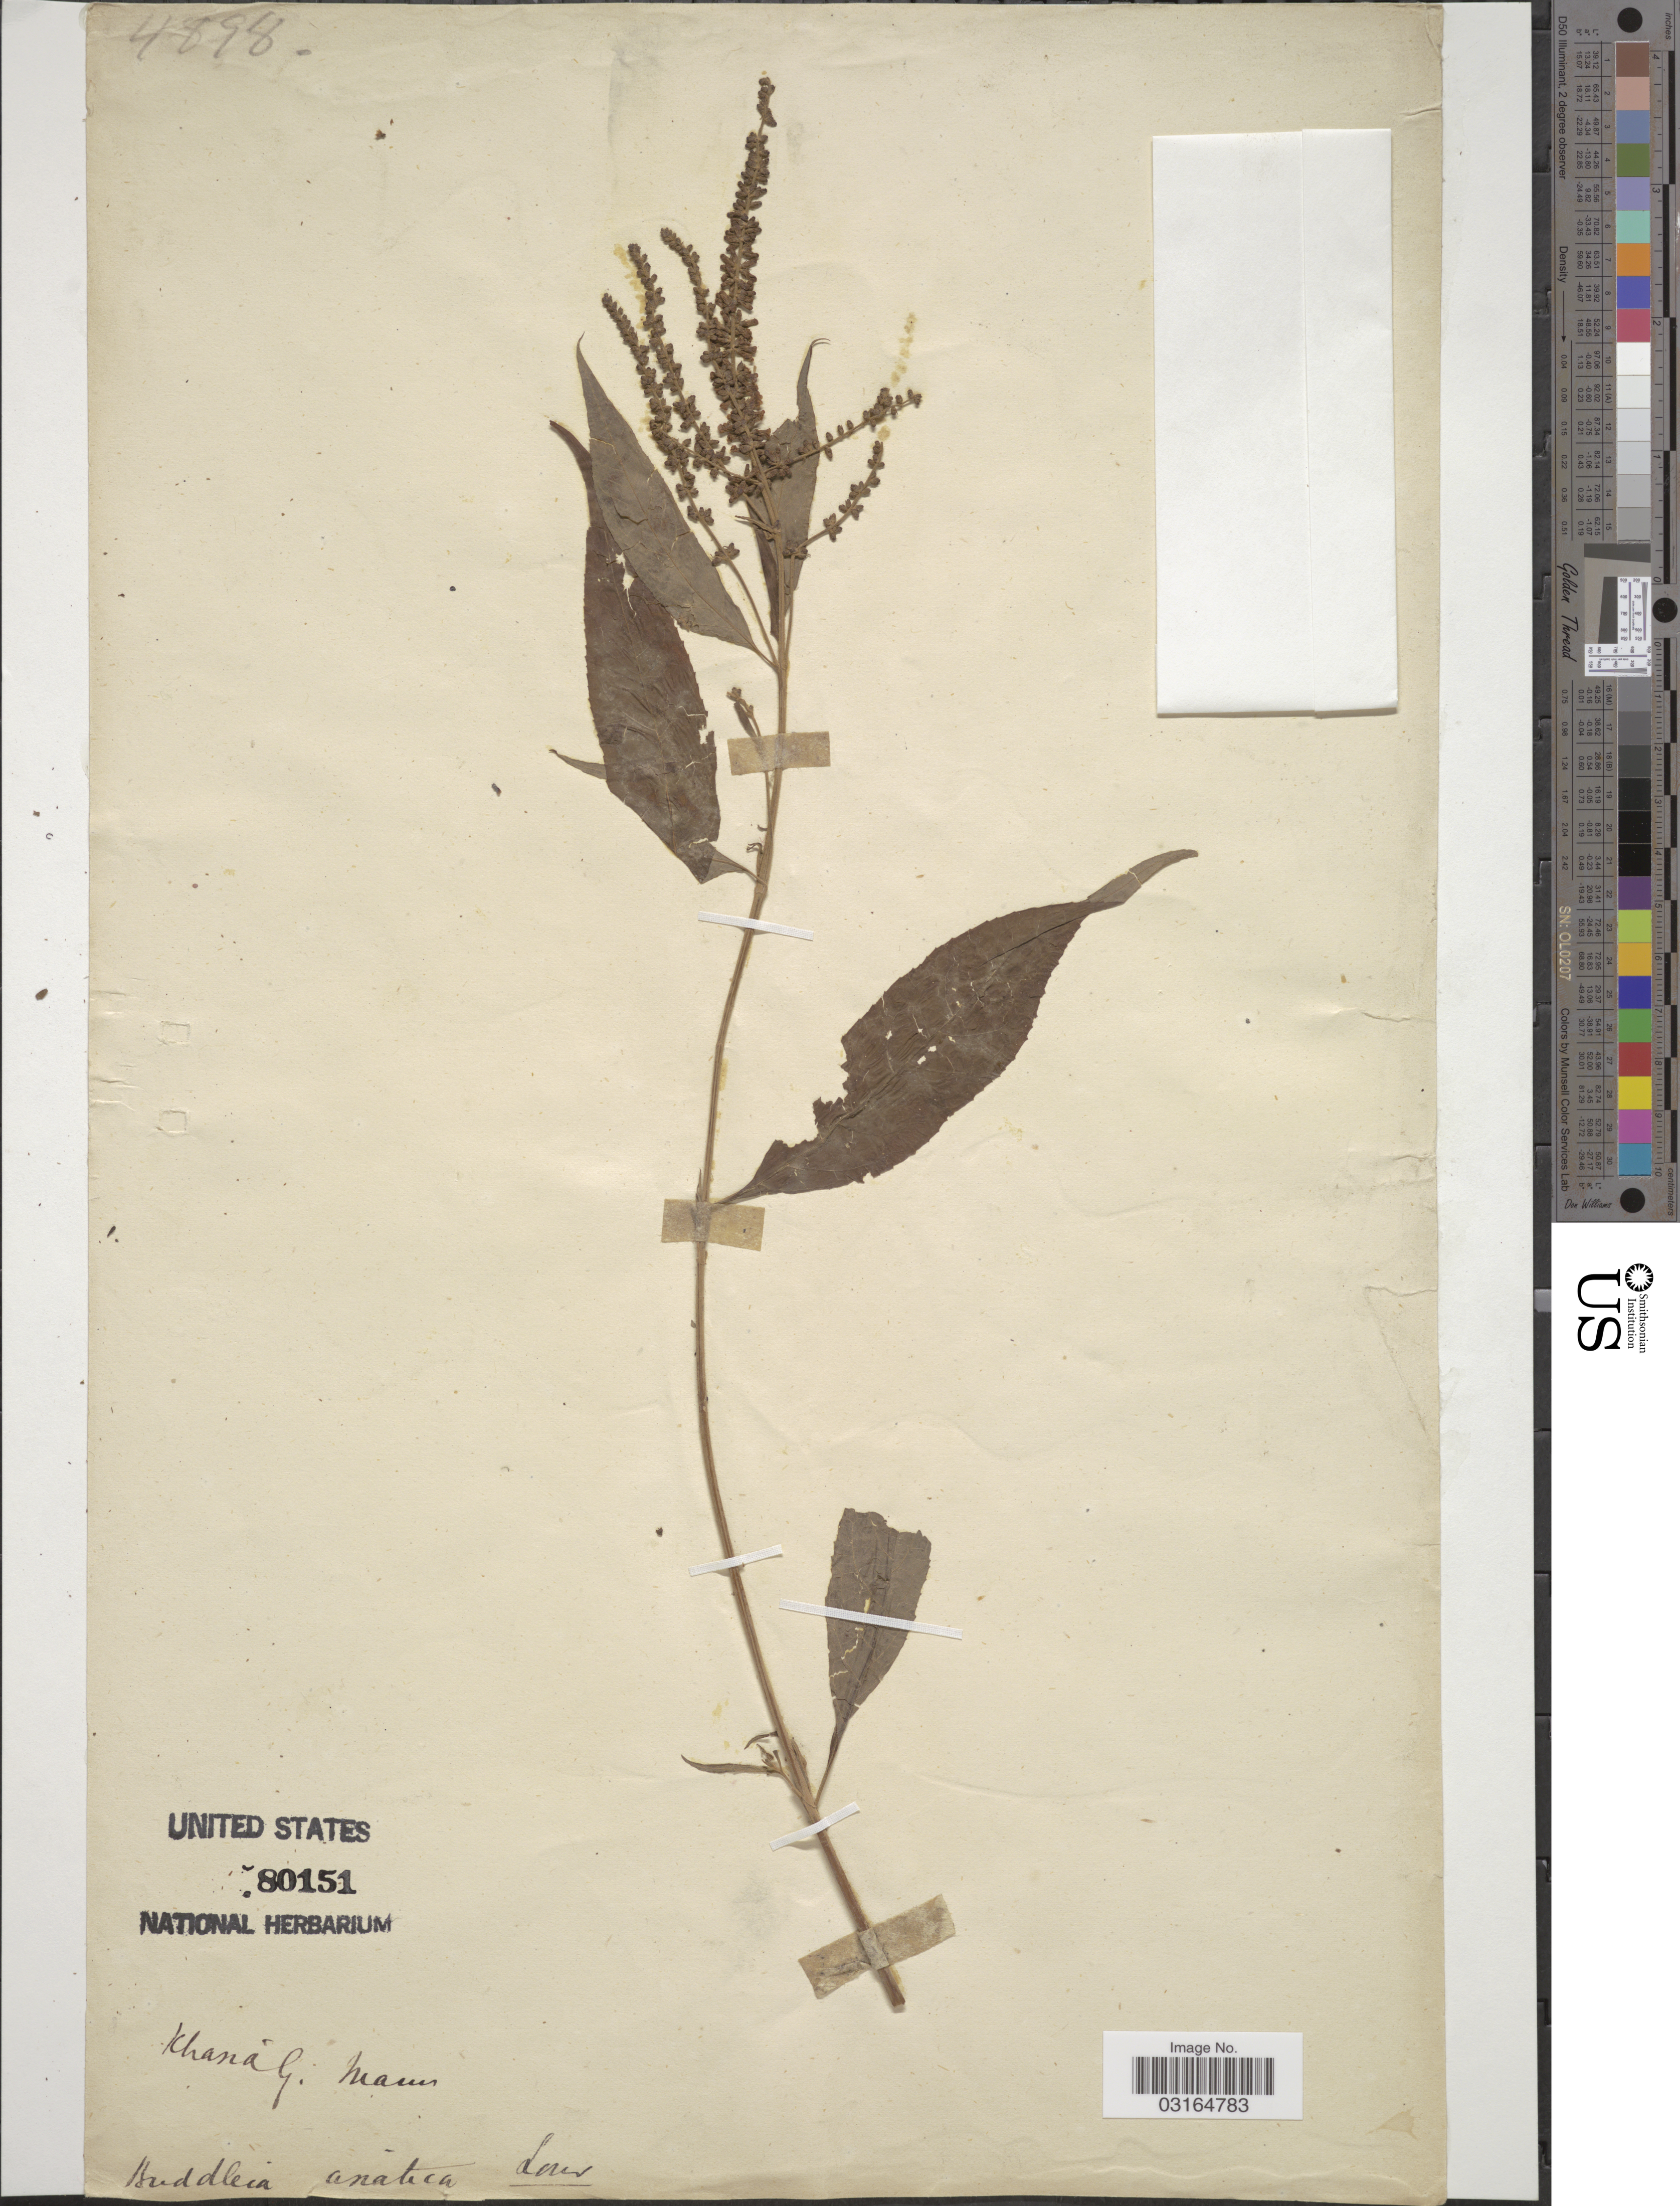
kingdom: Plantae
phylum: Tracheophyta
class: Magnoliopsida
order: Lamiales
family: Scrophulariaceae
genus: Buddleja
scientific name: Buddleja asiatica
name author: Lour.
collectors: G. Mann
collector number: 4898?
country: India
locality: Khasia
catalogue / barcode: US 80151